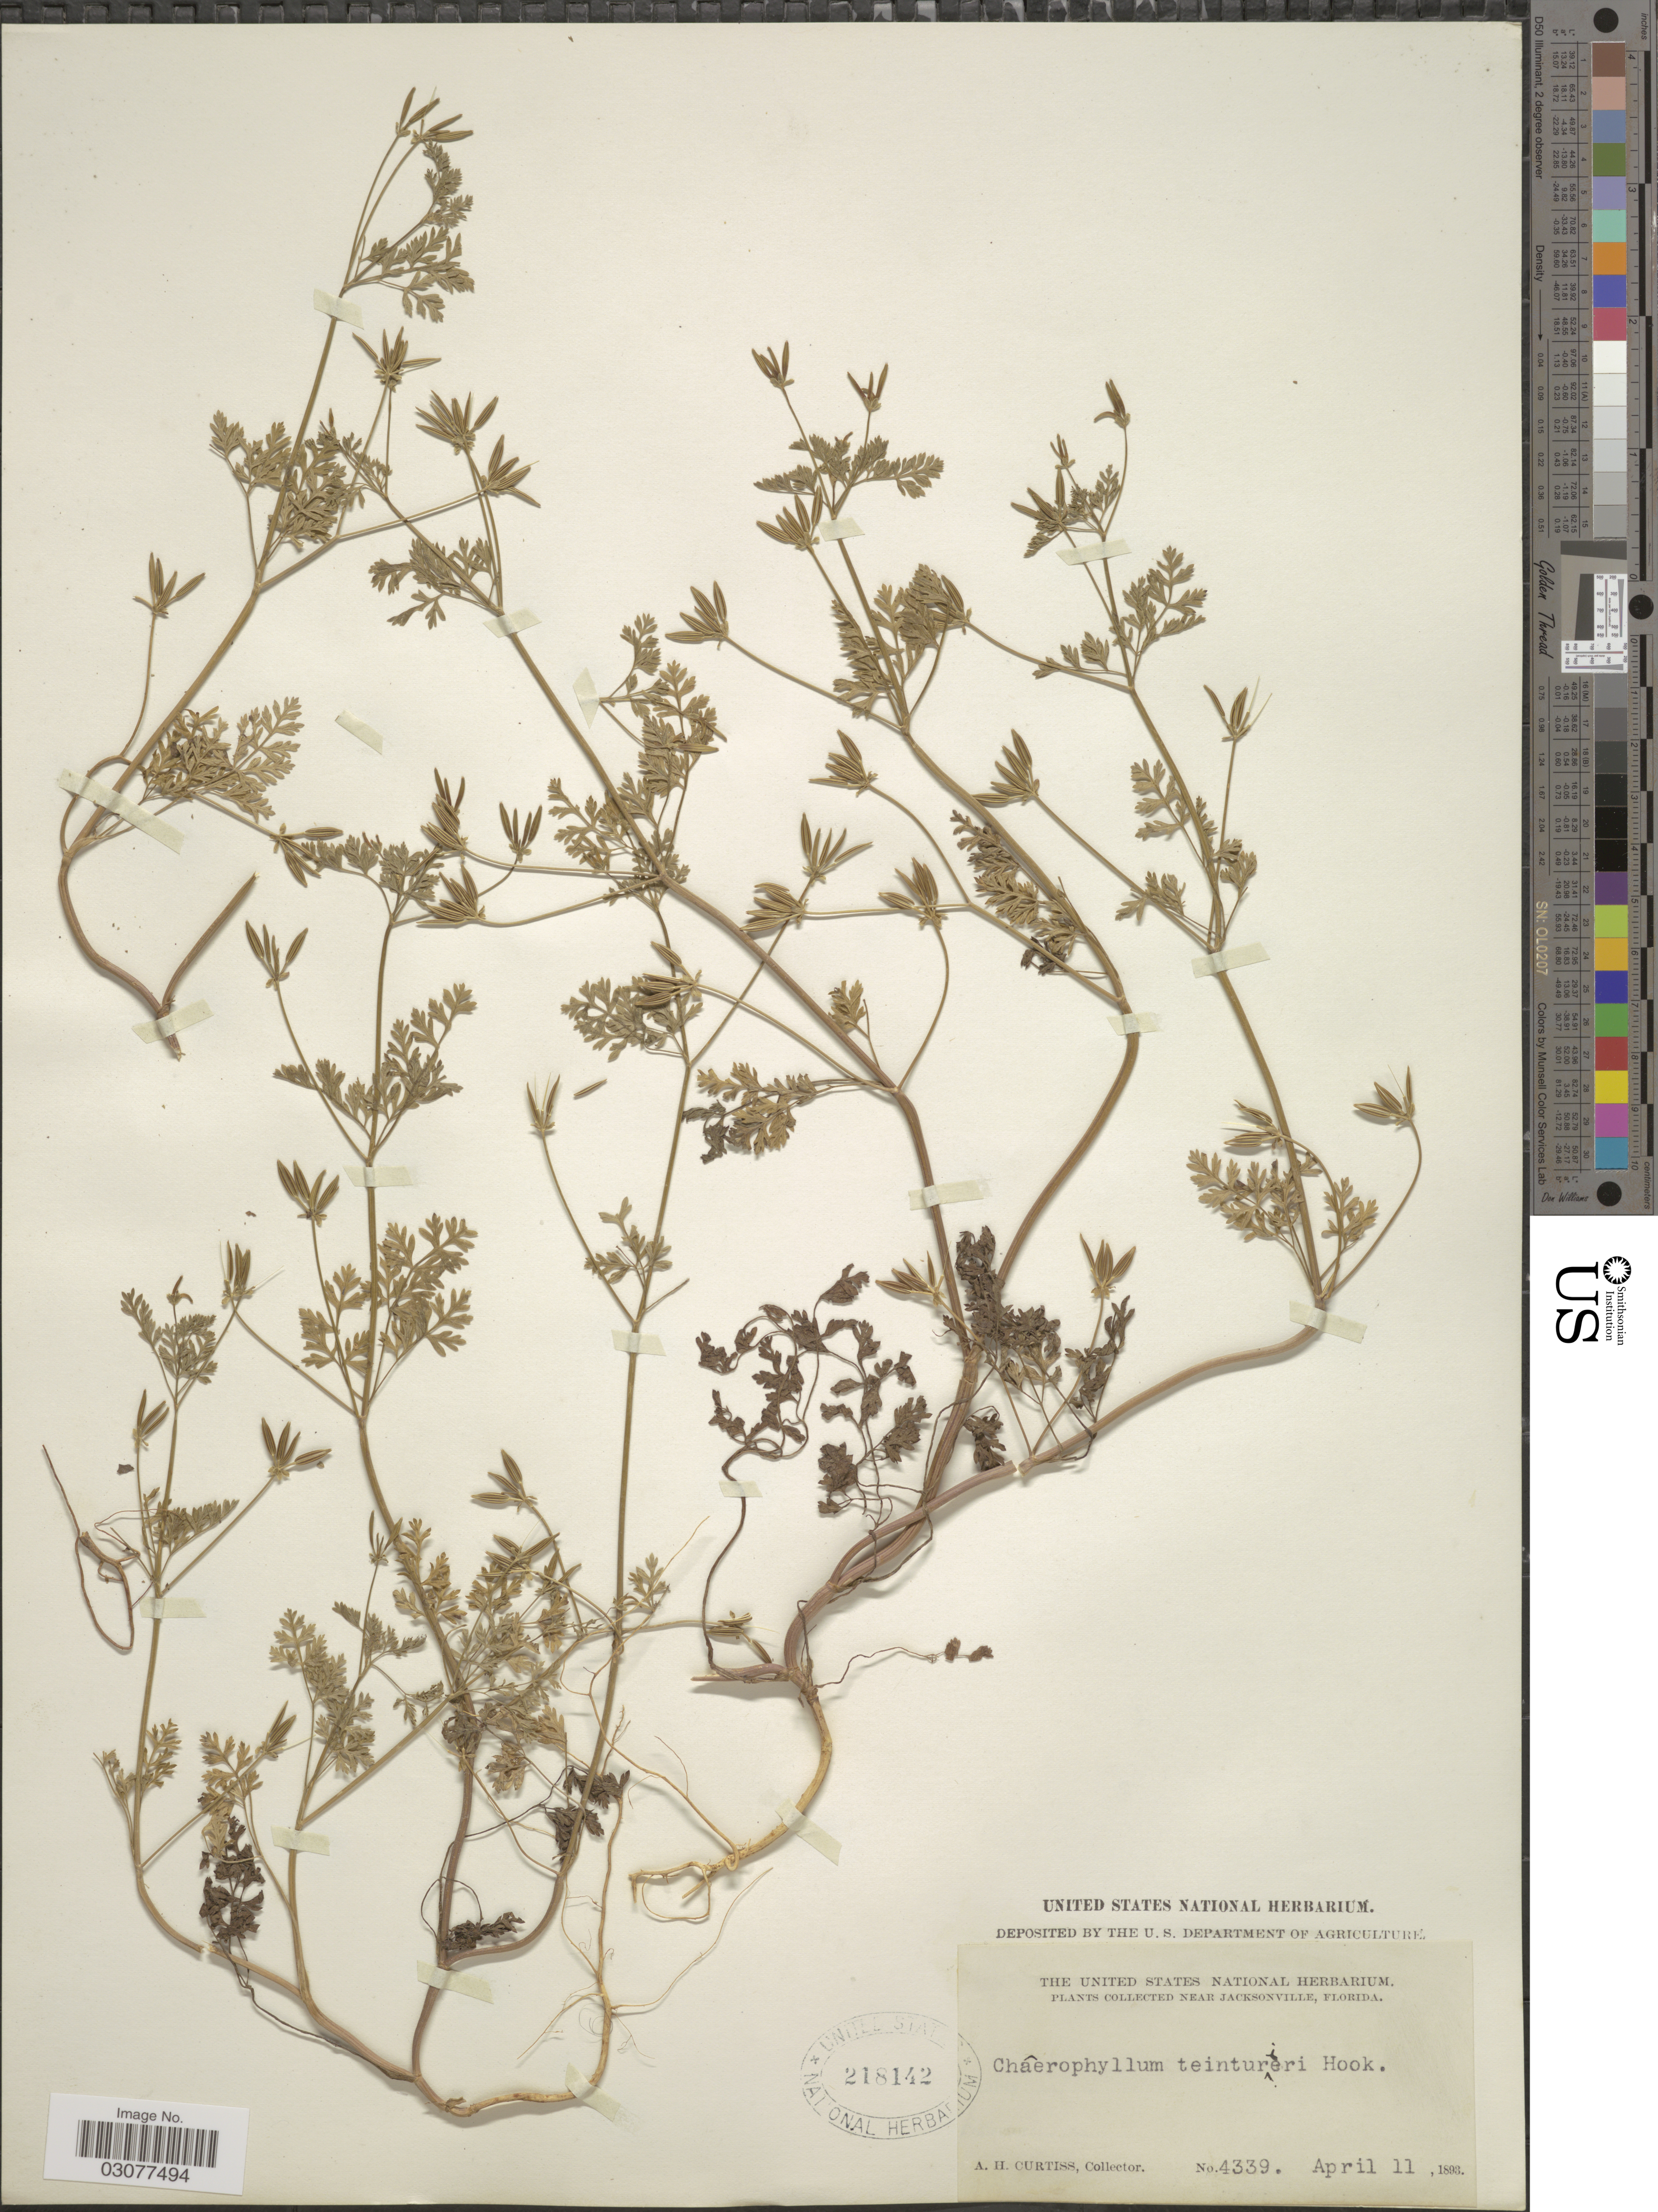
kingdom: Plantae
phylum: Tracheophyta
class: Magnoliopsida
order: Apiales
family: Apiaceae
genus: Chaerophyllum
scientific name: Chaerophyllum tainturieri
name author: Hook.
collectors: A. H. Curtiss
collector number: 4339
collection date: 1893-04-11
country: United States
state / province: Florida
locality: Near Jacksonville.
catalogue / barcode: US 218142